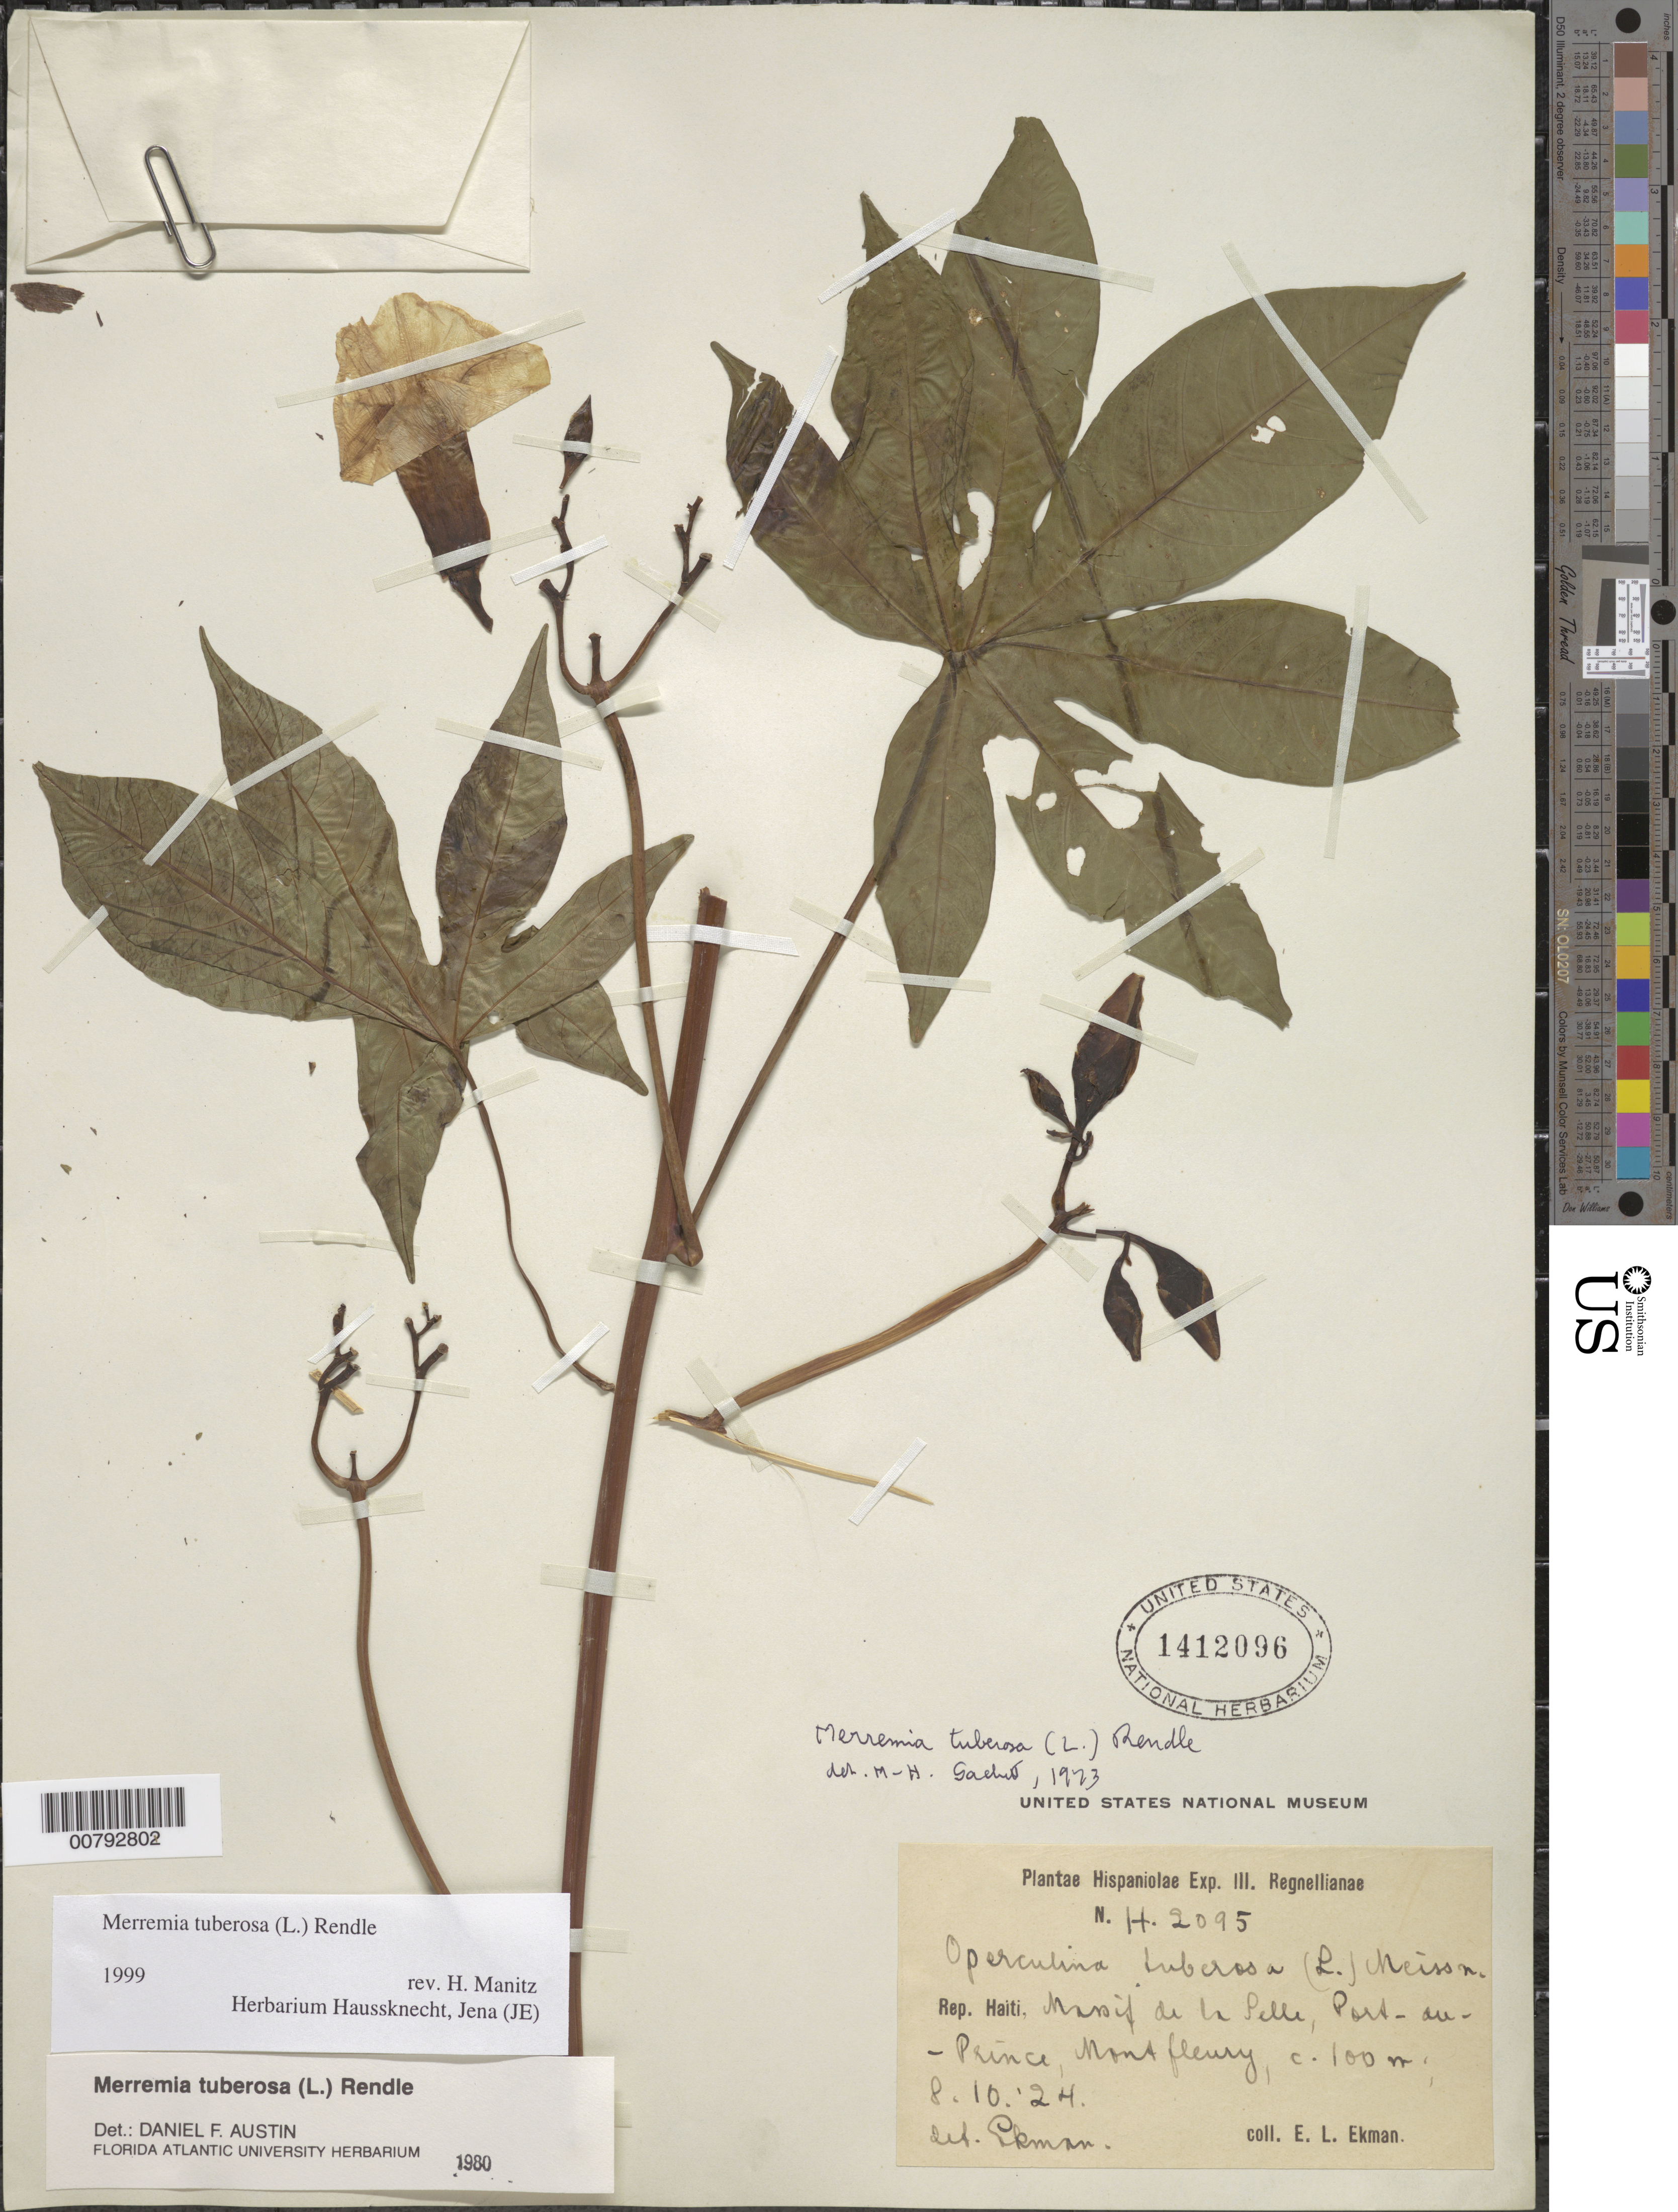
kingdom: Plantae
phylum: Tracheophyta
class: Magnoliopsida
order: Solanales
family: Convolvulaceae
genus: Distimake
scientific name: Distimake tuberosus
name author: (L.) A. R. Simões & Staples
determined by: Strong, Mark T., (BOT), Smithsonian Institution - National Museum of Natural History (UNITED STATES)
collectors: E. L. Ekman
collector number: H 2095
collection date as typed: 08 Oct 1924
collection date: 1924-10-08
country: Haiti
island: Hispaniola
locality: Massif de la Selle, Port-au-Prince, Montfleury.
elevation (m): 100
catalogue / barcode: US 1412096